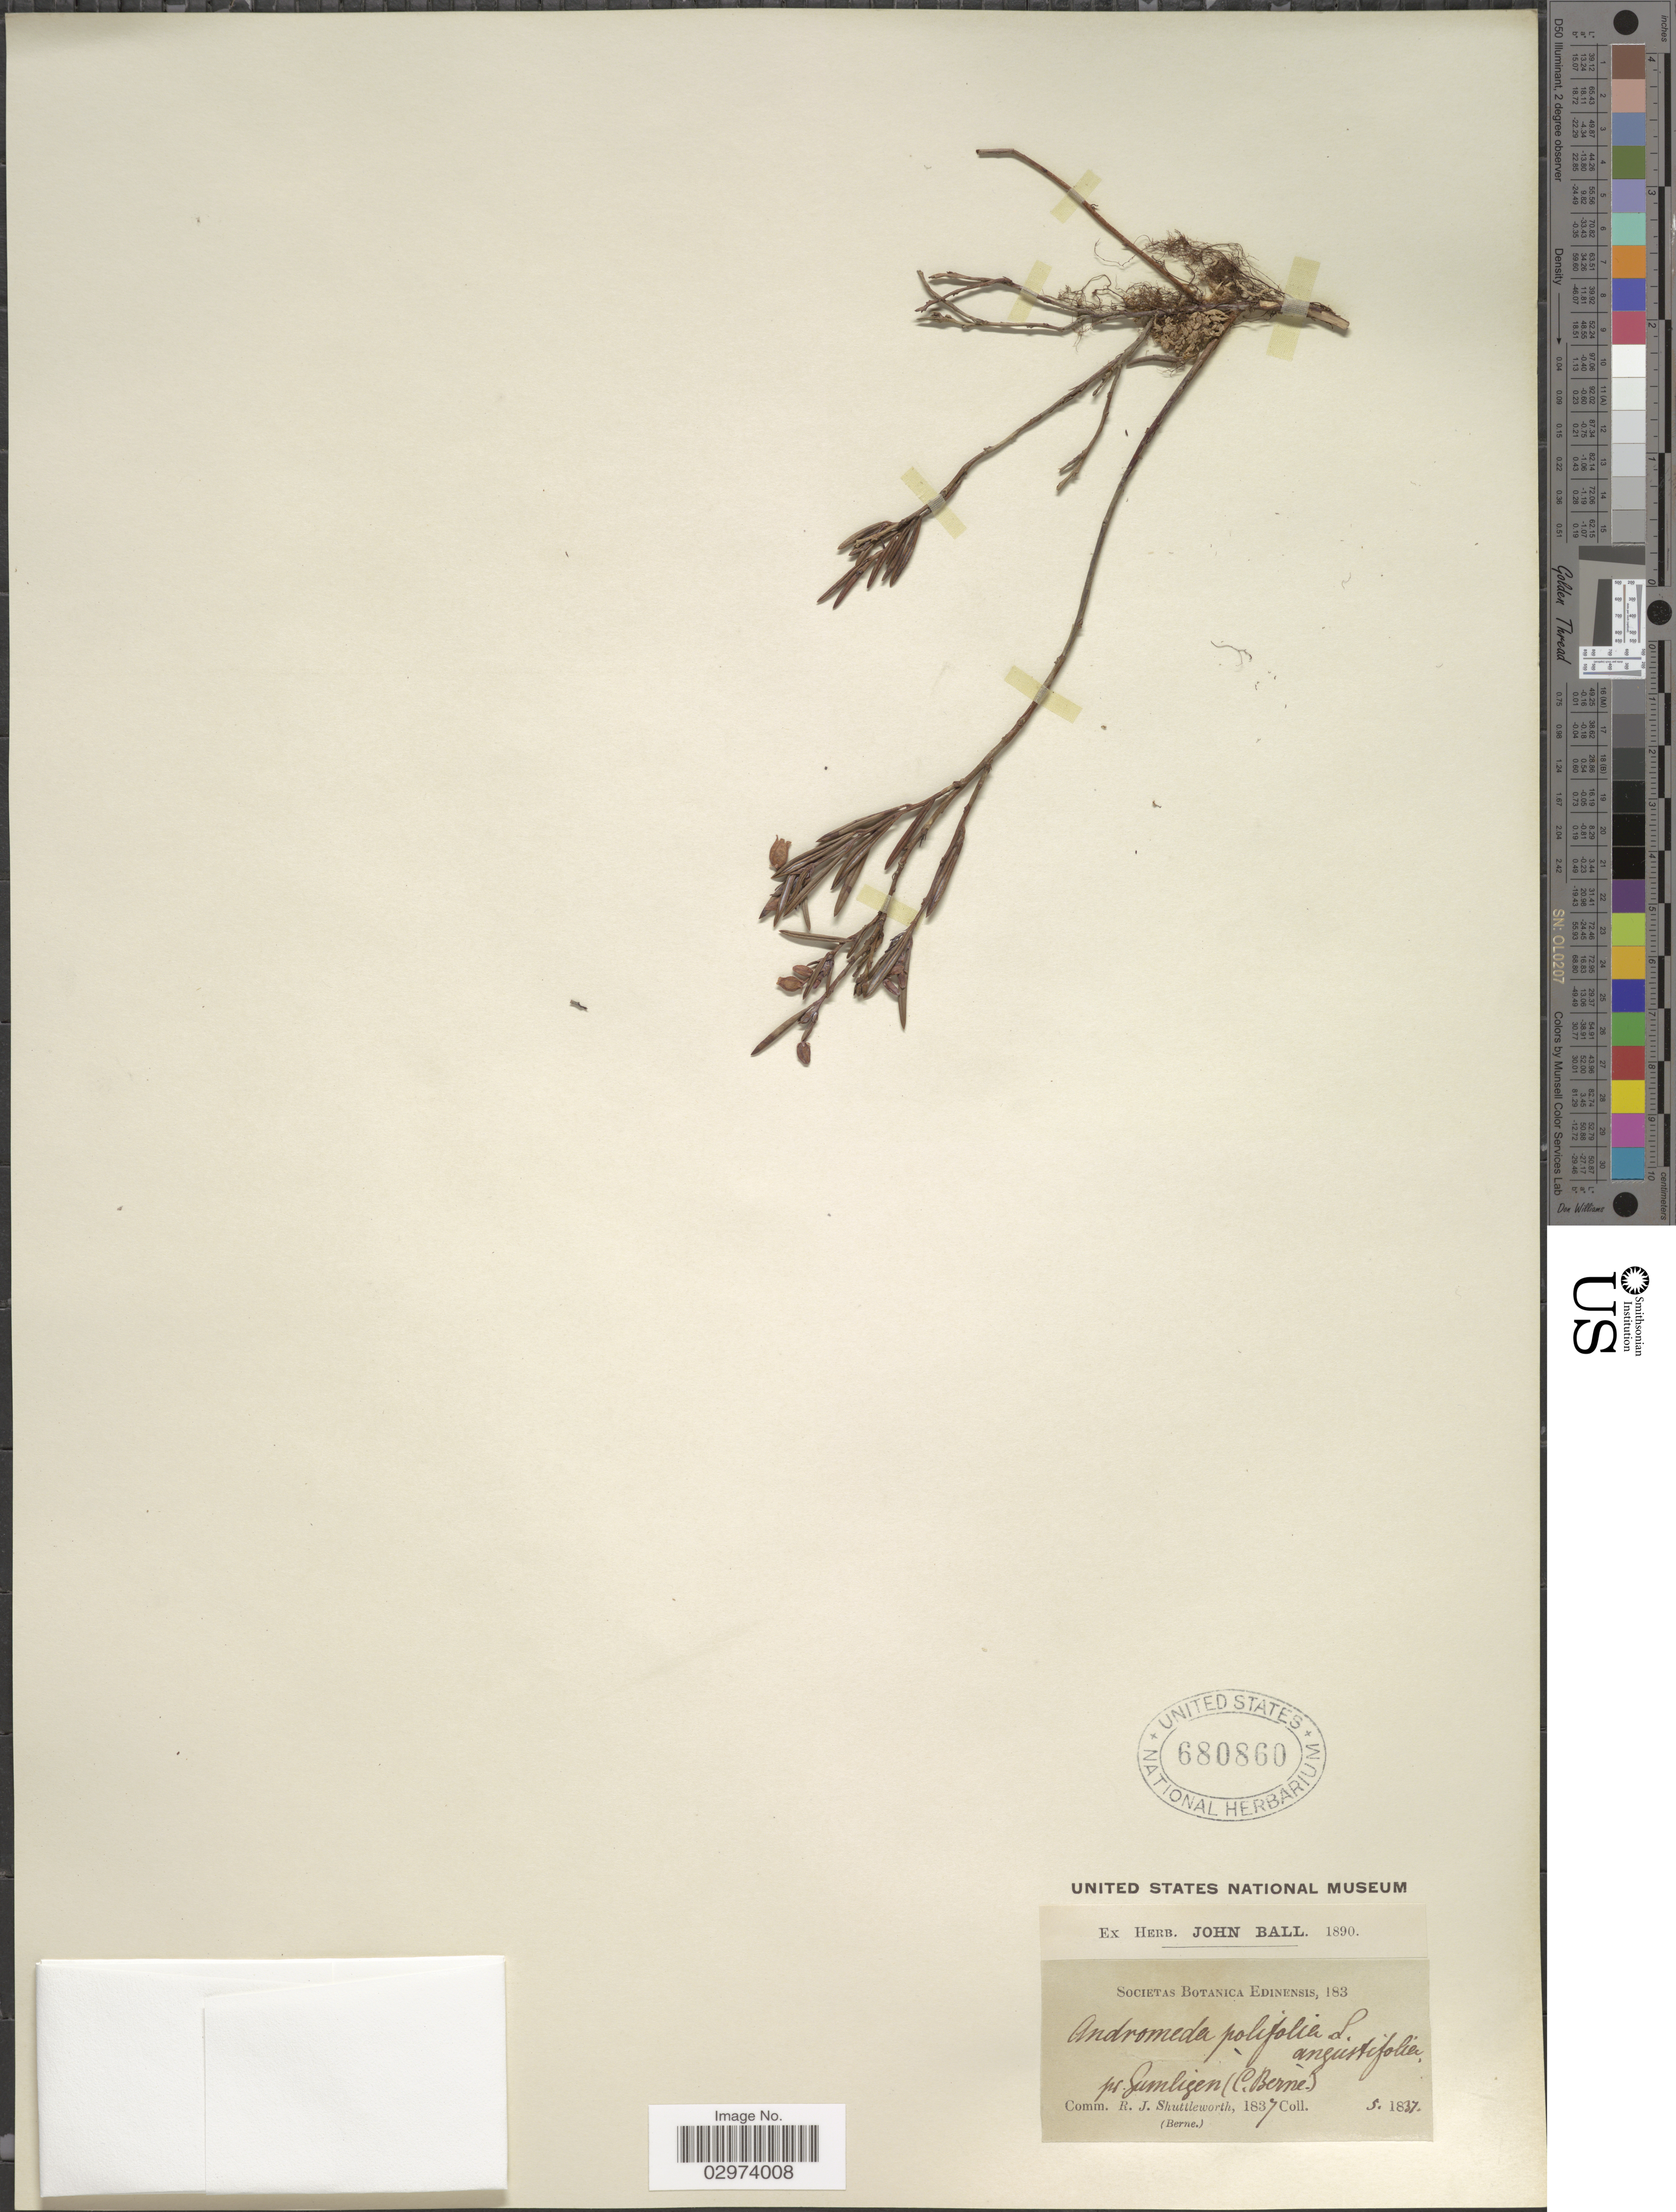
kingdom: Plantae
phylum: Tracheophyta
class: Magnoliopsida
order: Ericales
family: Ericaceae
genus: Andromeda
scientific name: Andromeda polifolia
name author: L.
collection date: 1837-05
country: Switzerland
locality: Pr. Gumligen (C. Bernè).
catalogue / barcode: US 680860